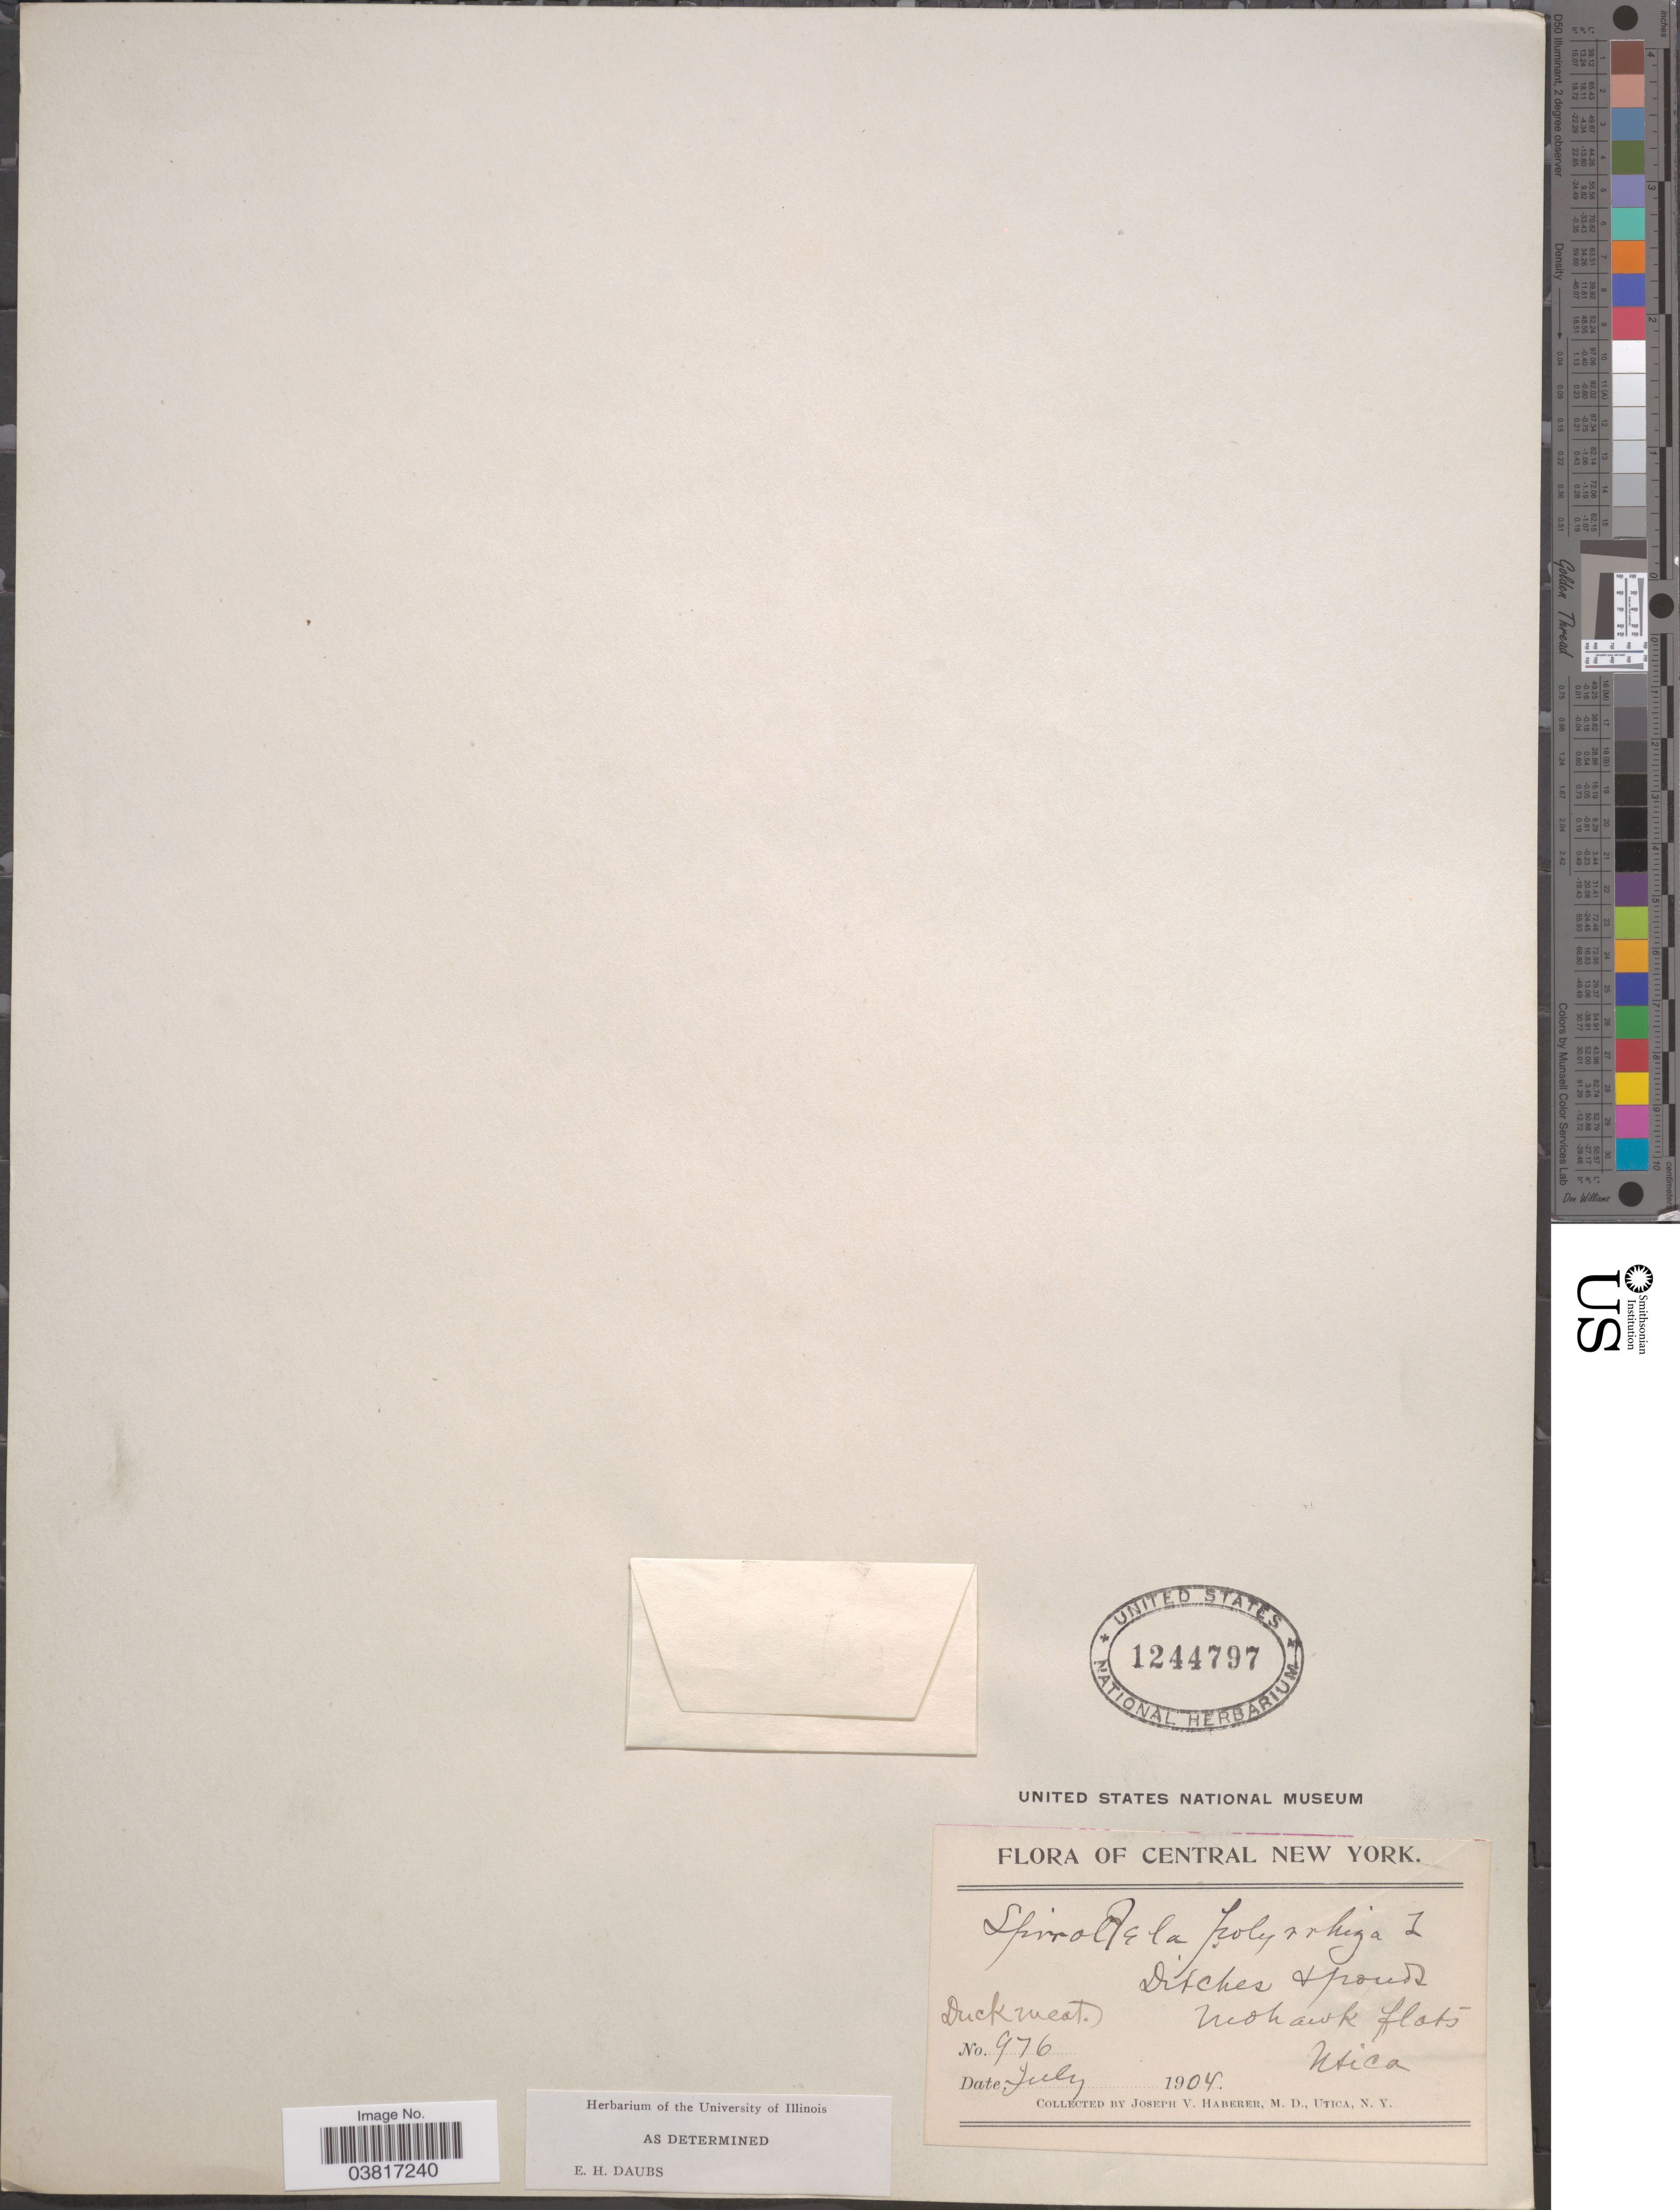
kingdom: Plantae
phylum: Tracheophyta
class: Liliopsida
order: Alismatales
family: Araceae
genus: Spirodela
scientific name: Spirodela polyrrhiza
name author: (L.) Schleid.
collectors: J. V. Haberer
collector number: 976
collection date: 1904-07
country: United States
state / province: New York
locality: Central New York. Mohawk flats. Utica.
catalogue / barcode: US 1244797